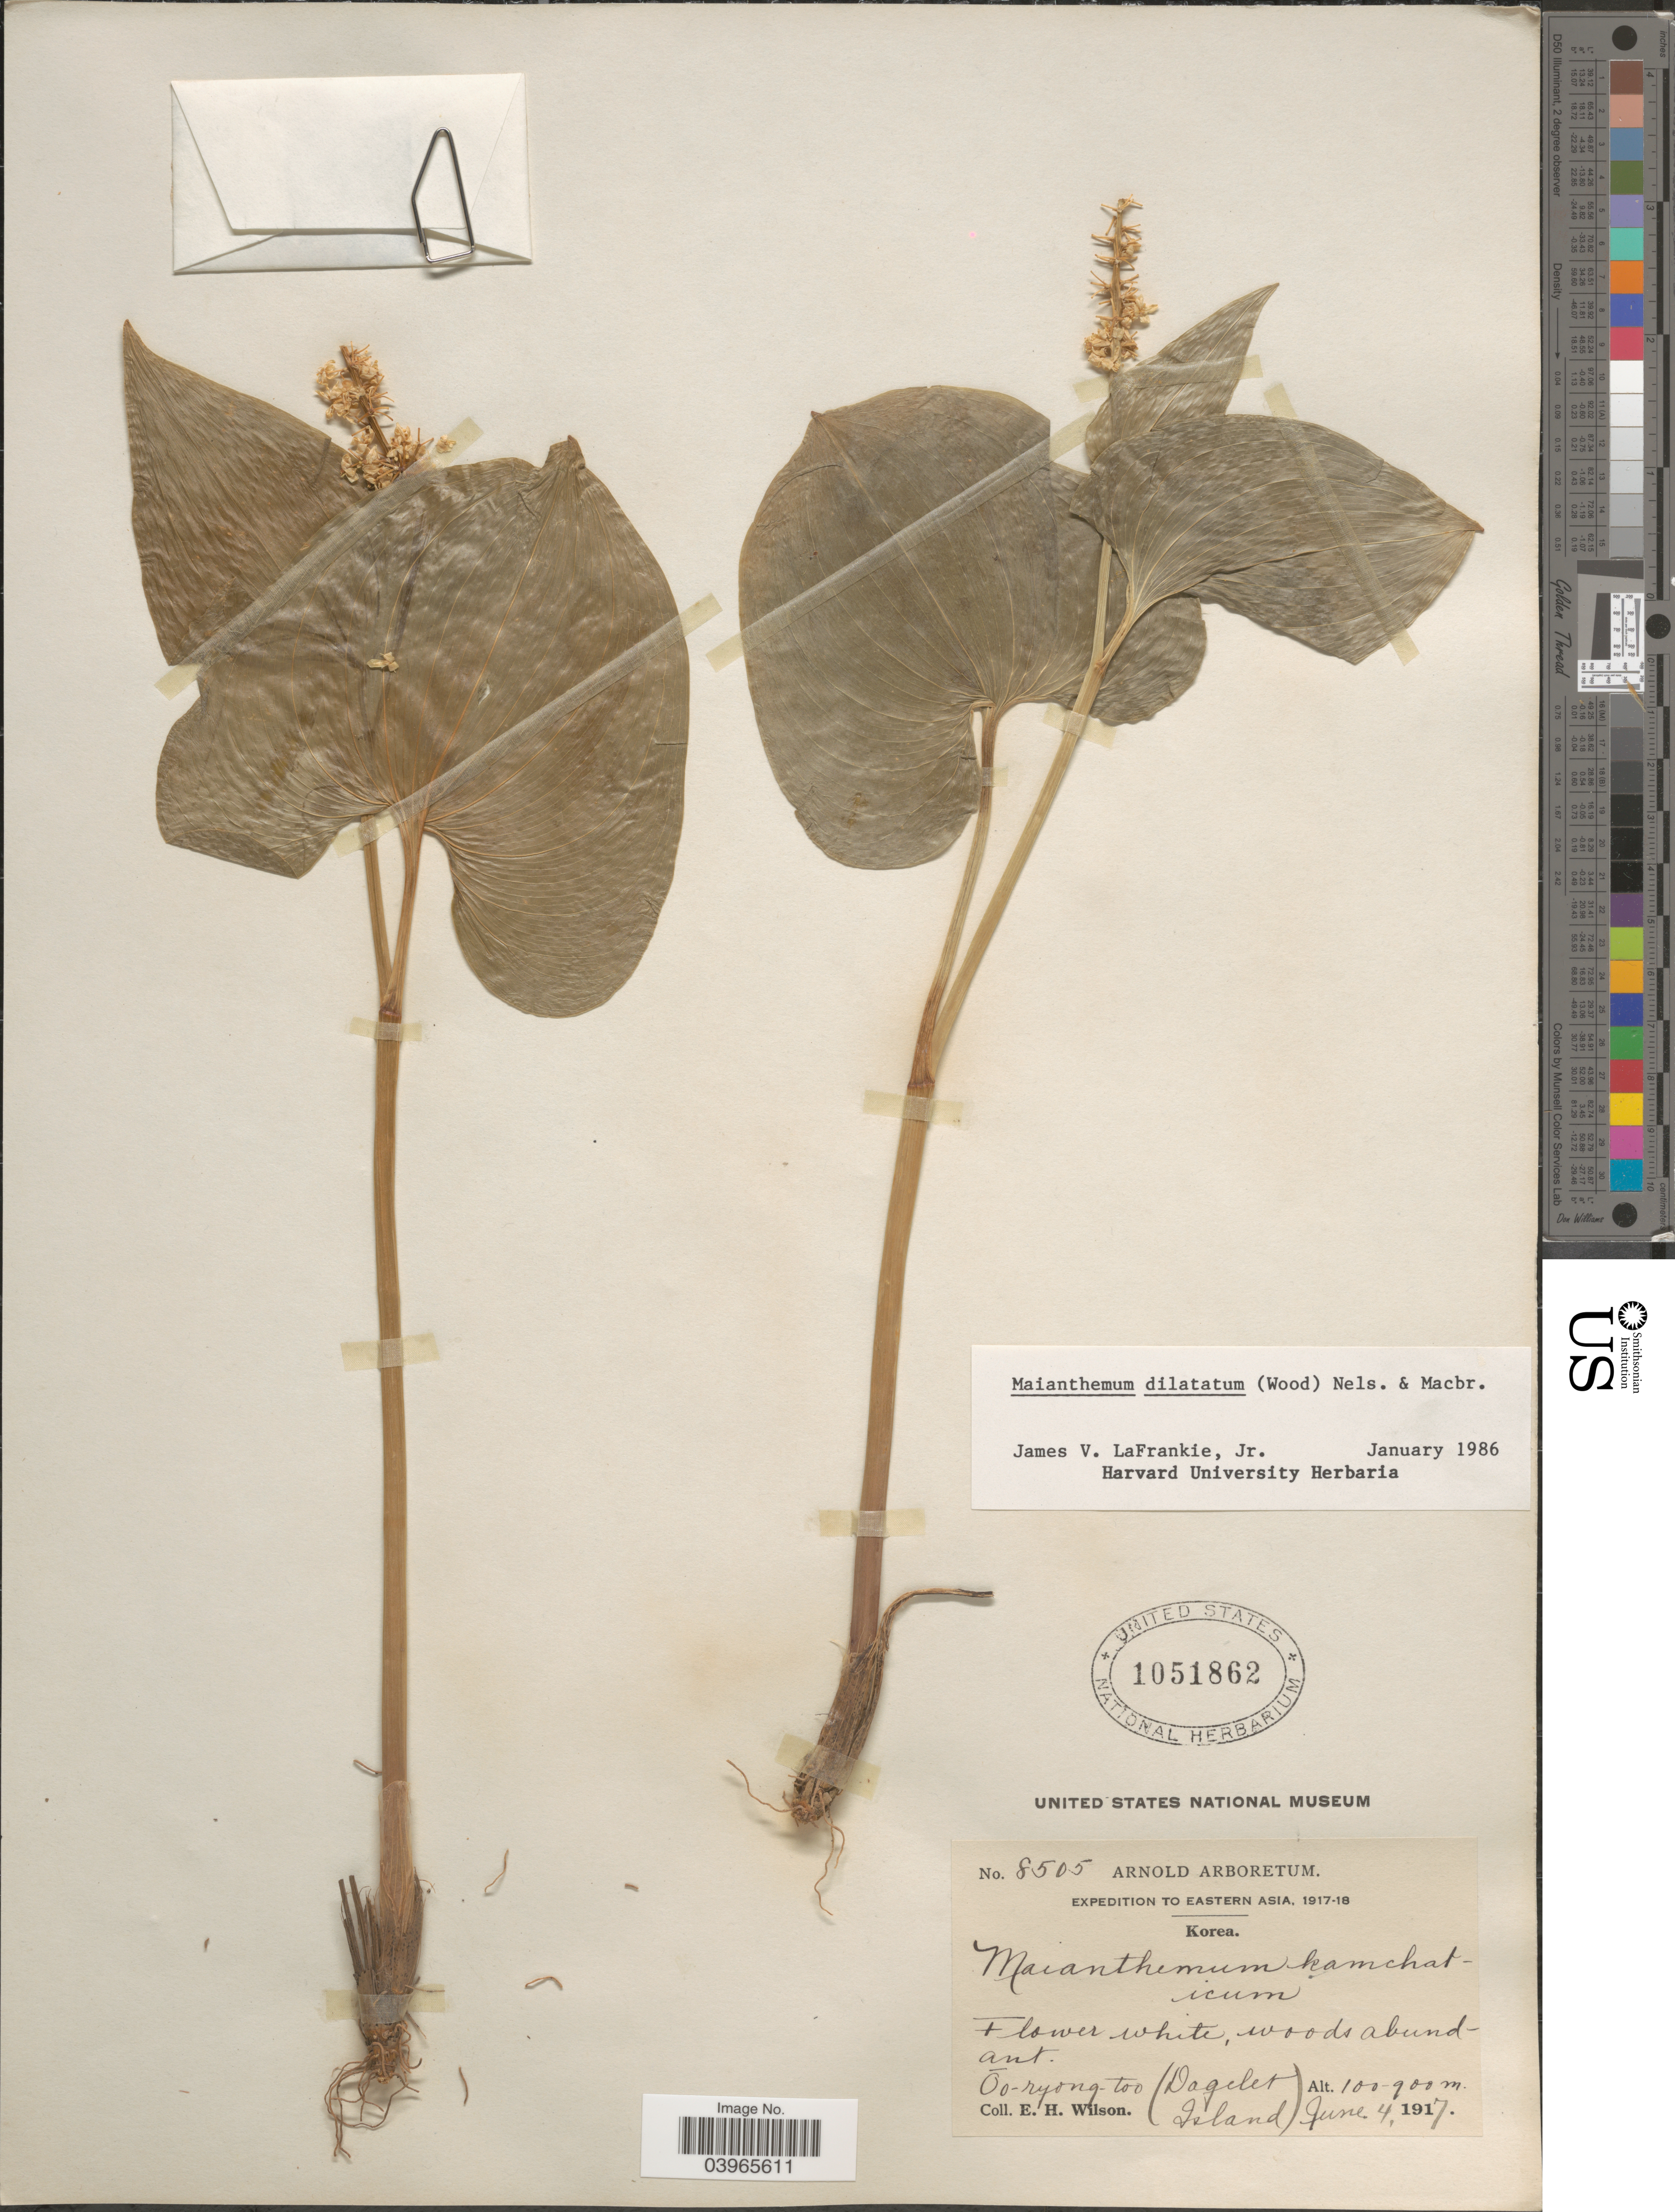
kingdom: Plantae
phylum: Tracheophyta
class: Liliopsida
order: Asparagales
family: Asparagaceae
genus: Maianthemum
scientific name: Maianthemum dilatatum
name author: (Alph. Wood) A. Nelson & J.F. Macbr.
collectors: E. Wilson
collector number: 8505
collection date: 1917-06-04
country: South Korea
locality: Eastern Asia. Ōo-ryong-too (Dagelet Island).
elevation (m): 100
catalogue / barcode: US 1051862